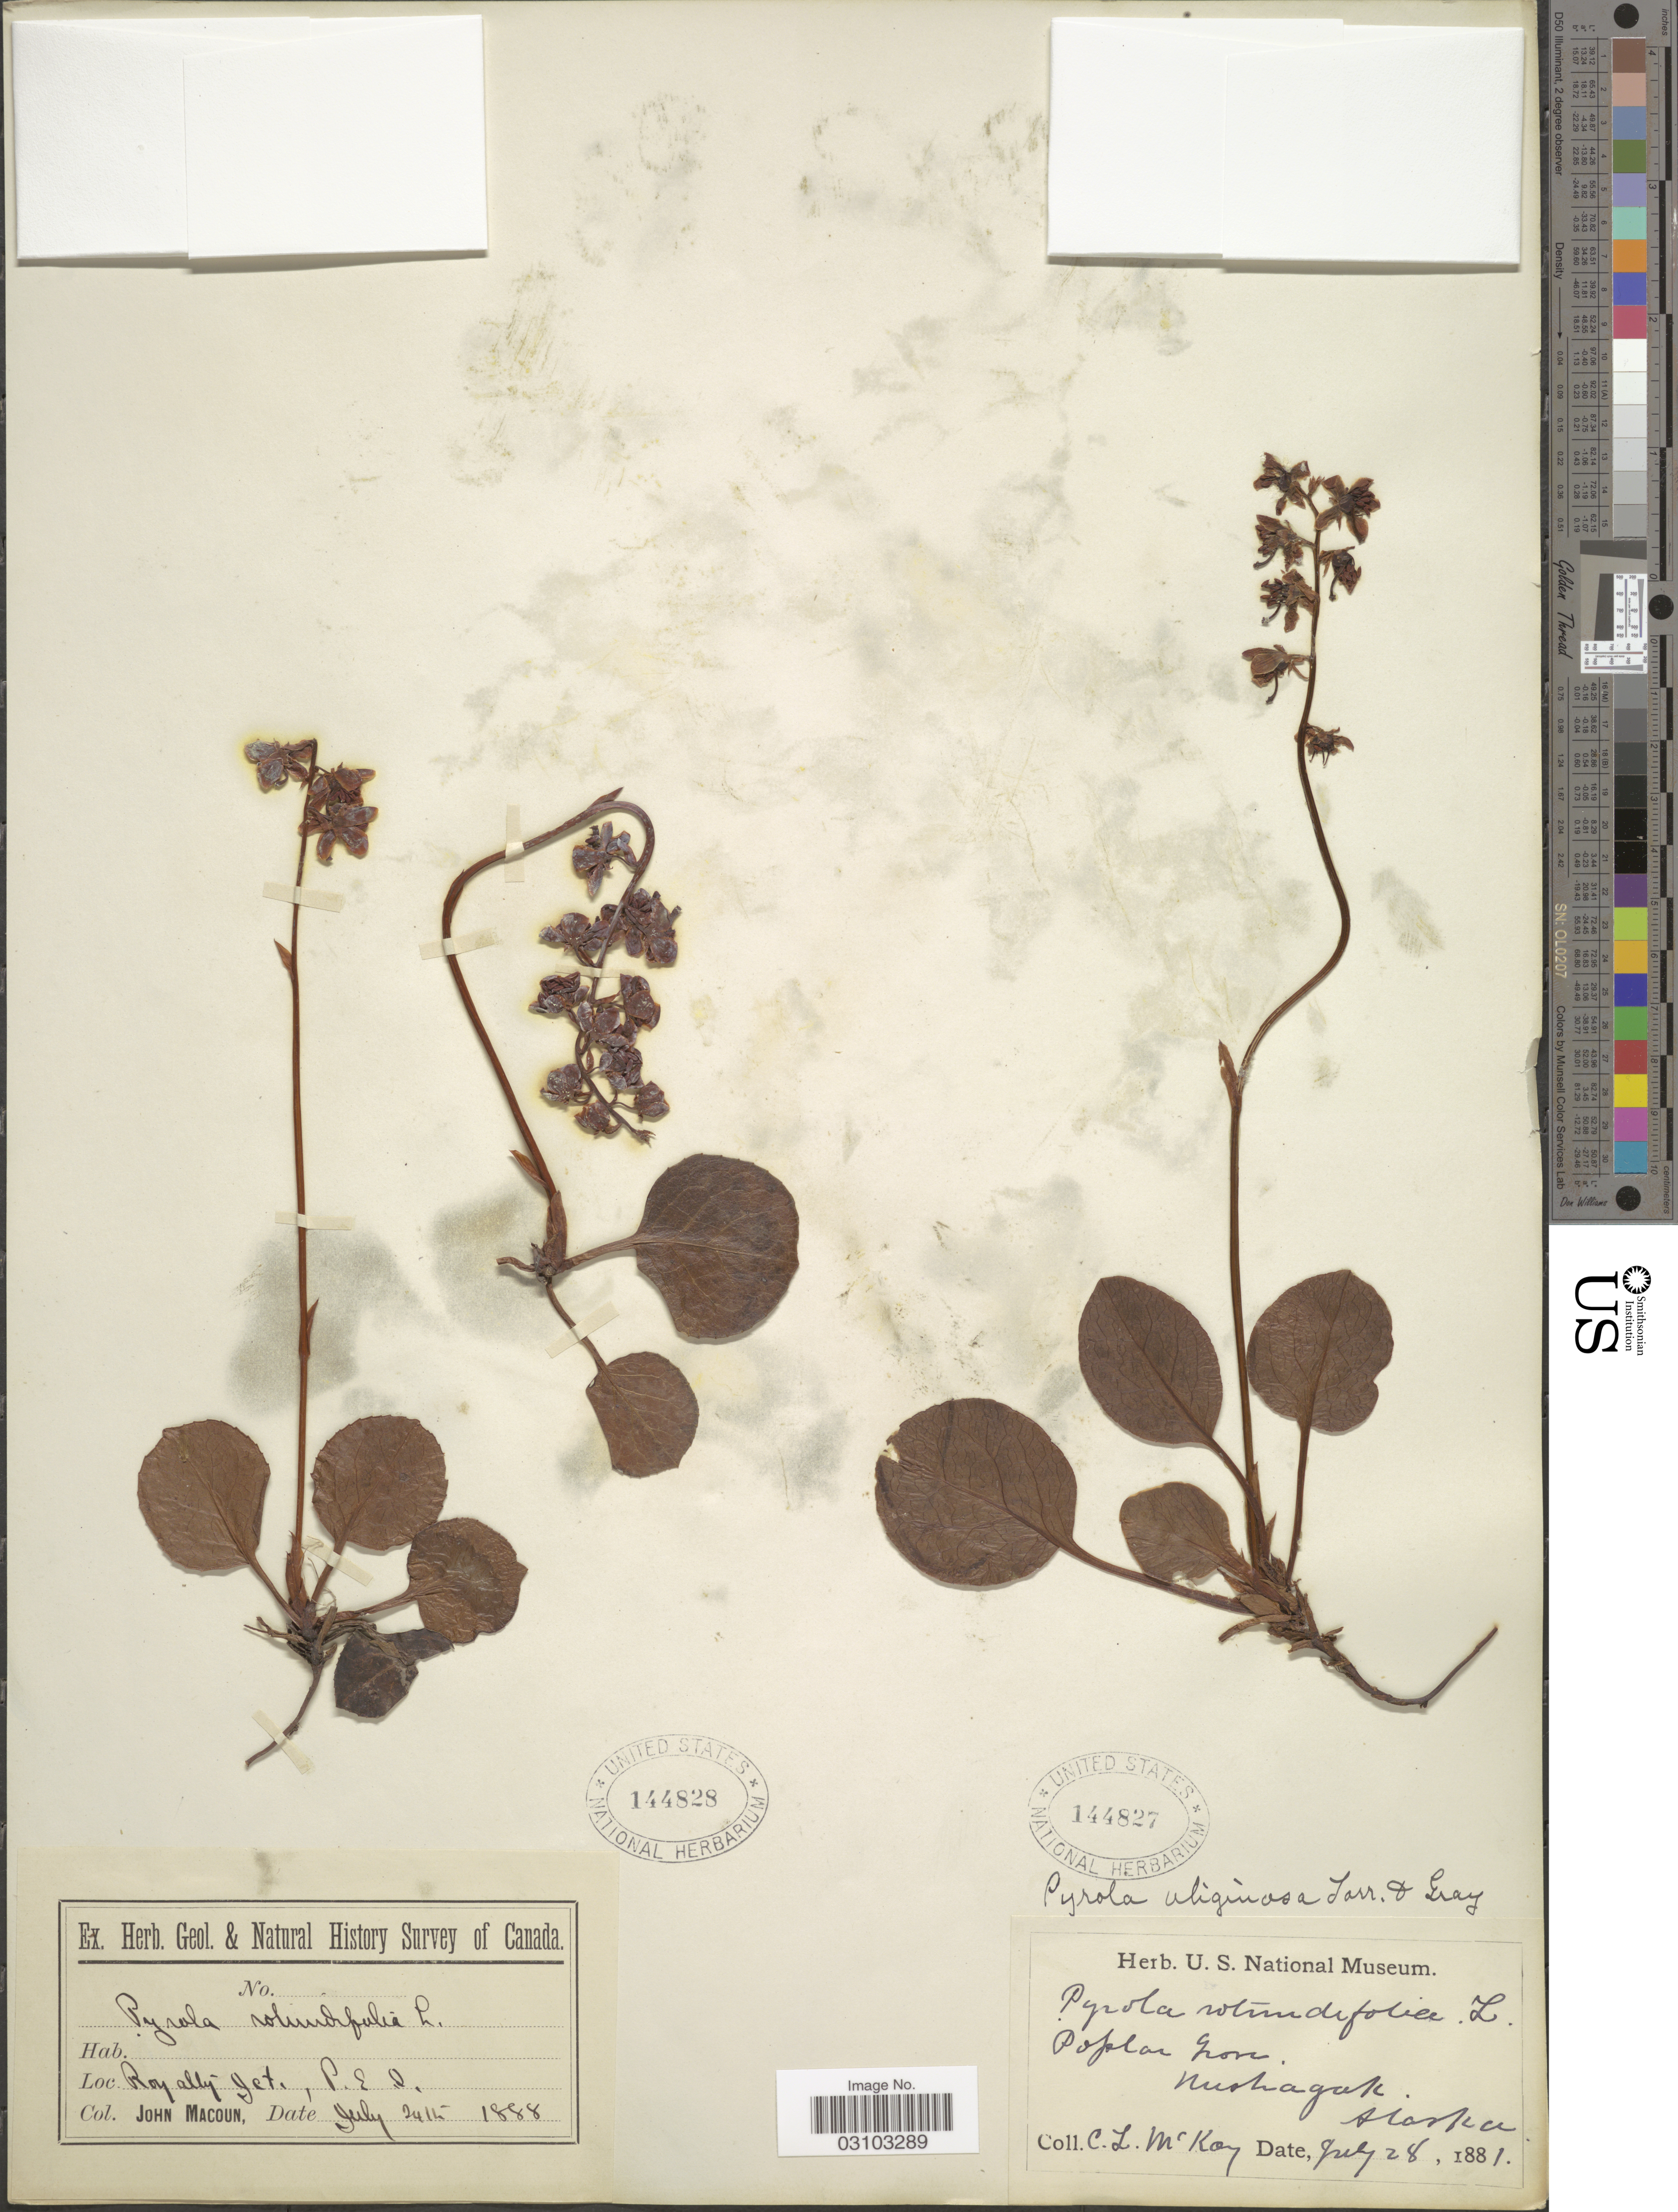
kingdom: Plantae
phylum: Tracheophyta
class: Magnoliopsida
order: Ericales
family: Ericaceae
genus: Pyrola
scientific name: Pyrola asarifolia var. uliginosa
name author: (Torr. & A. Gray) A. Gray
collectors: J. Macoun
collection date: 1888-07-24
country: Canada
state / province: Prince Edward Island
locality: Royalty Jet. P.E.I.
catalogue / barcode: US 144828